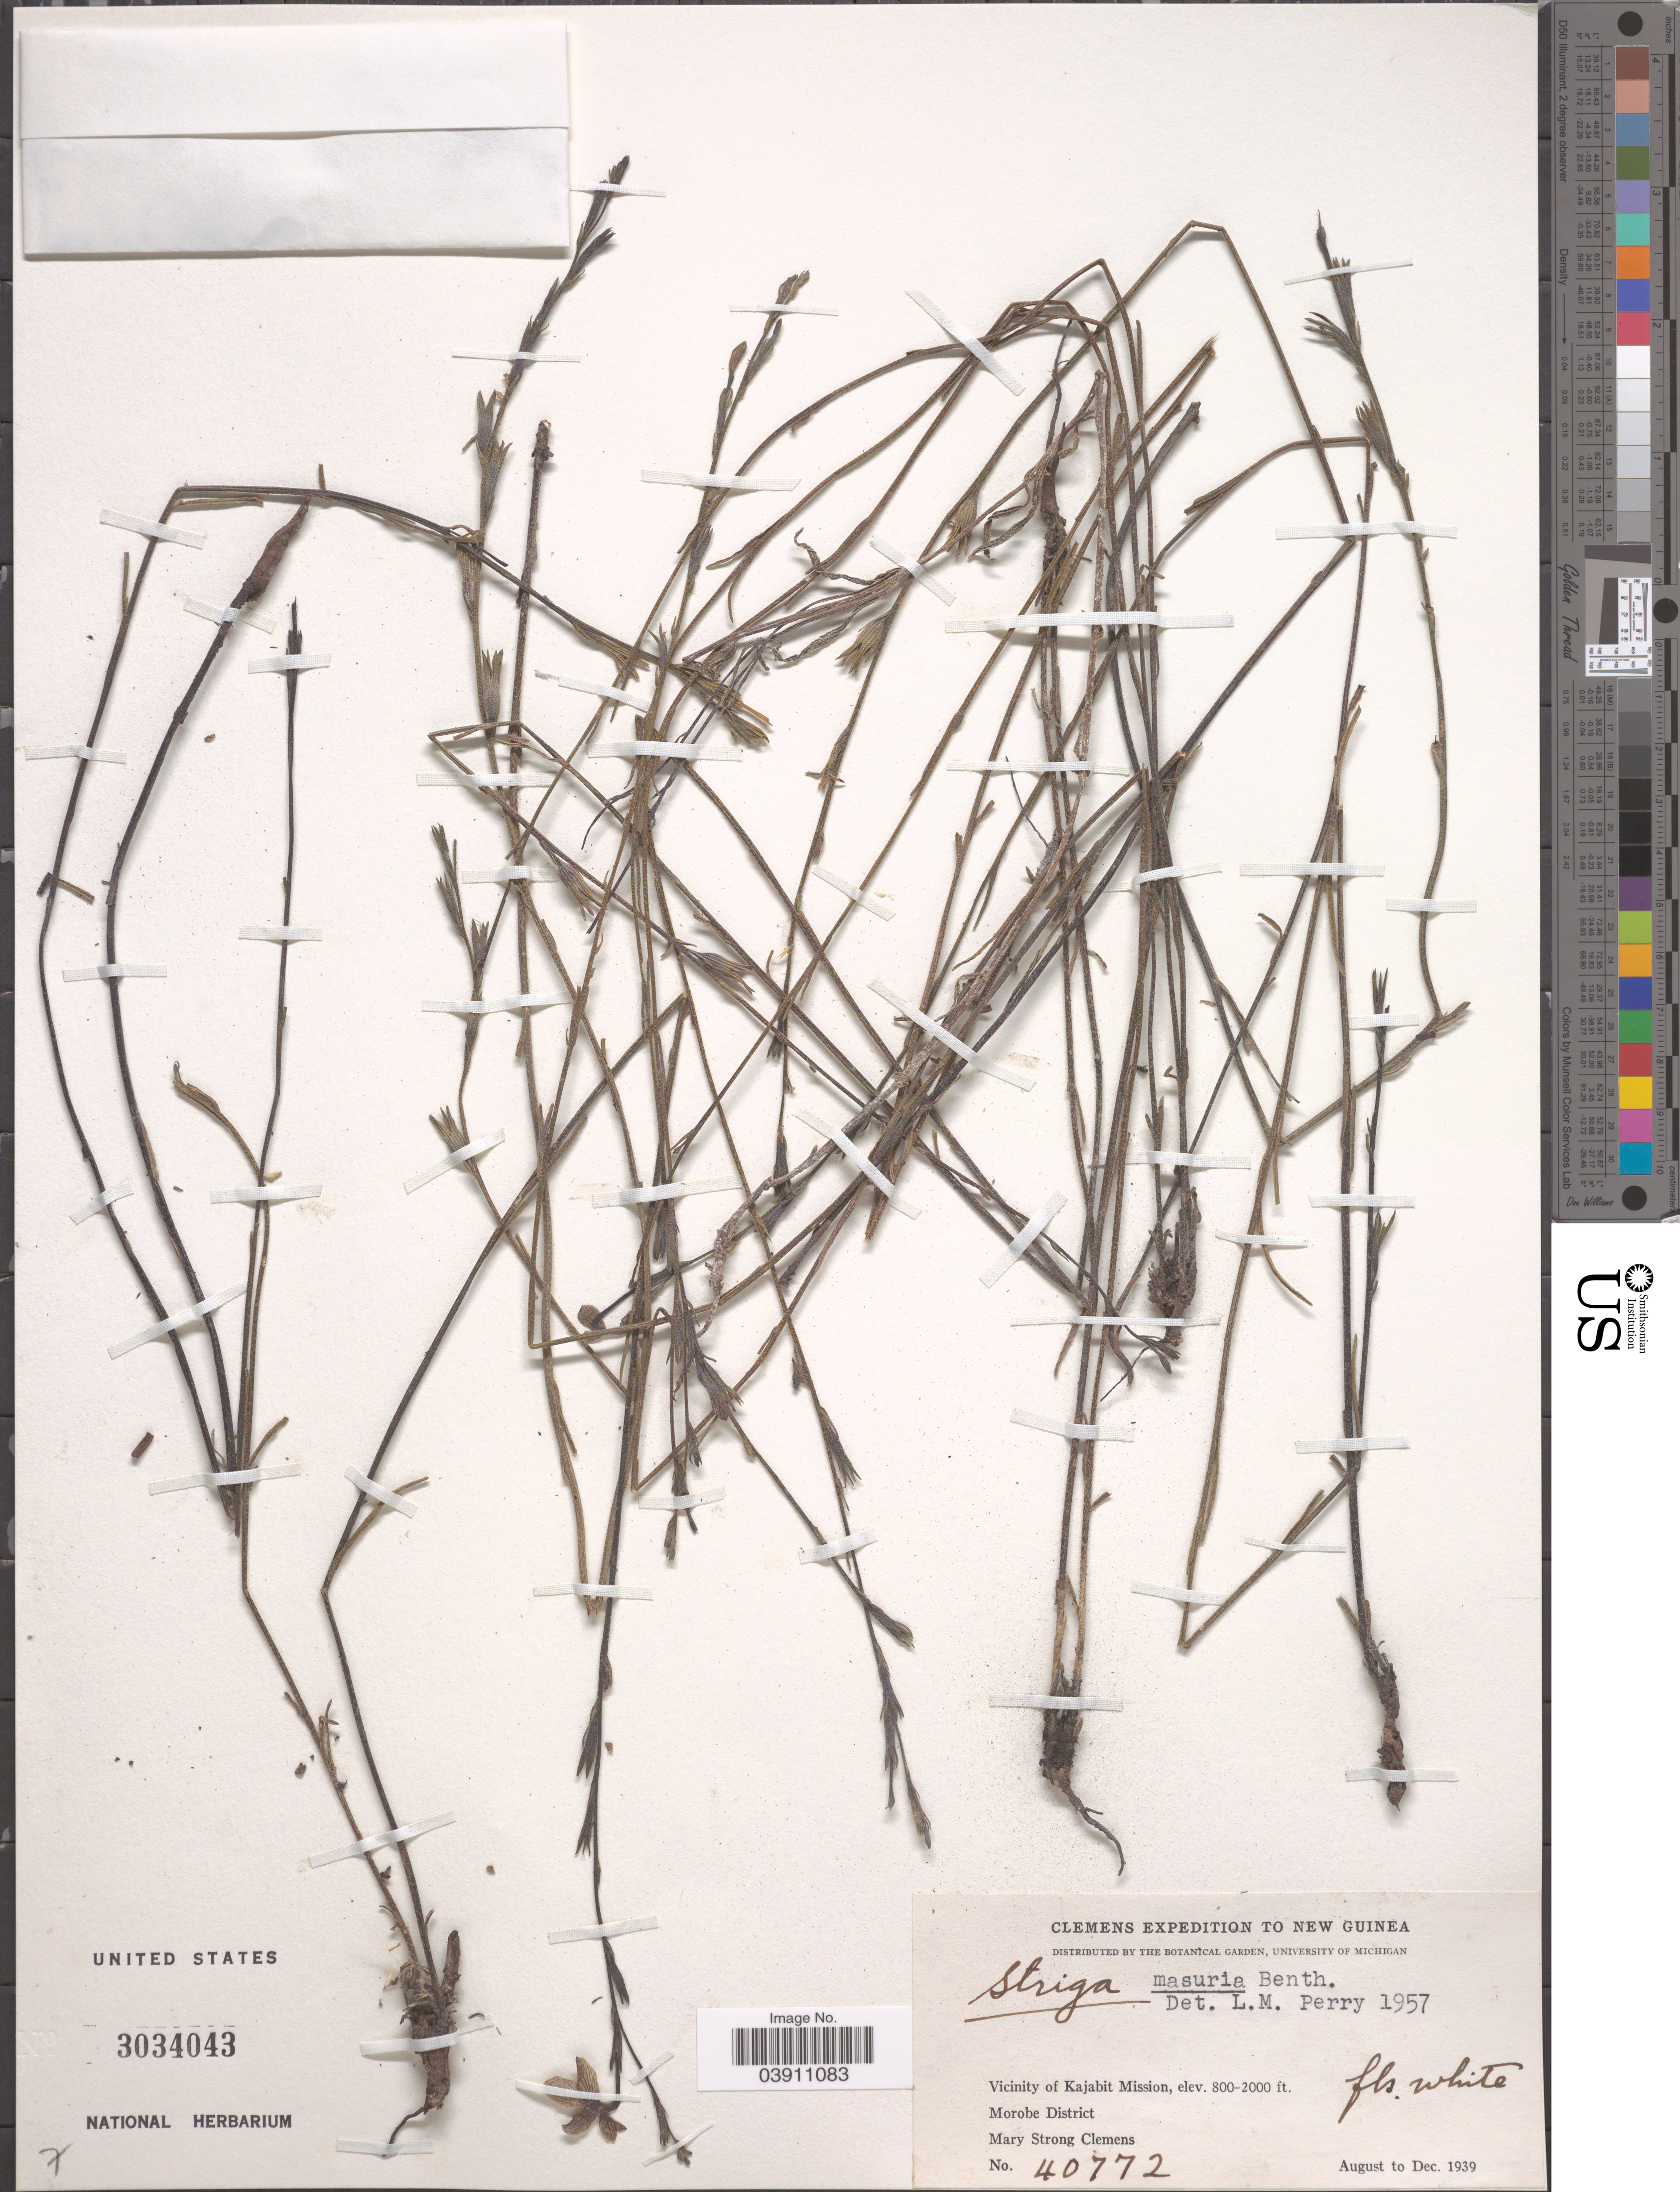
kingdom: Plantae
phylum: Tracheophyta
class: Magnoliopsida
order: Lamiales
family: Orobanchaceae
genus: Striga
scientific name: Striga masuria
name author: (Buch.-Ham. ex Benth.) Benth.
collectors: M. S. Clemens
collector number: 40772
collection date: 1939-08/1939-12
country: Papua New Guinea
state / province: Morobe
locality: New Guinea. Vicinity of Kajabit Mission. Morobe District.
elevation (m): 244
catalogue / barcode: US 3034043